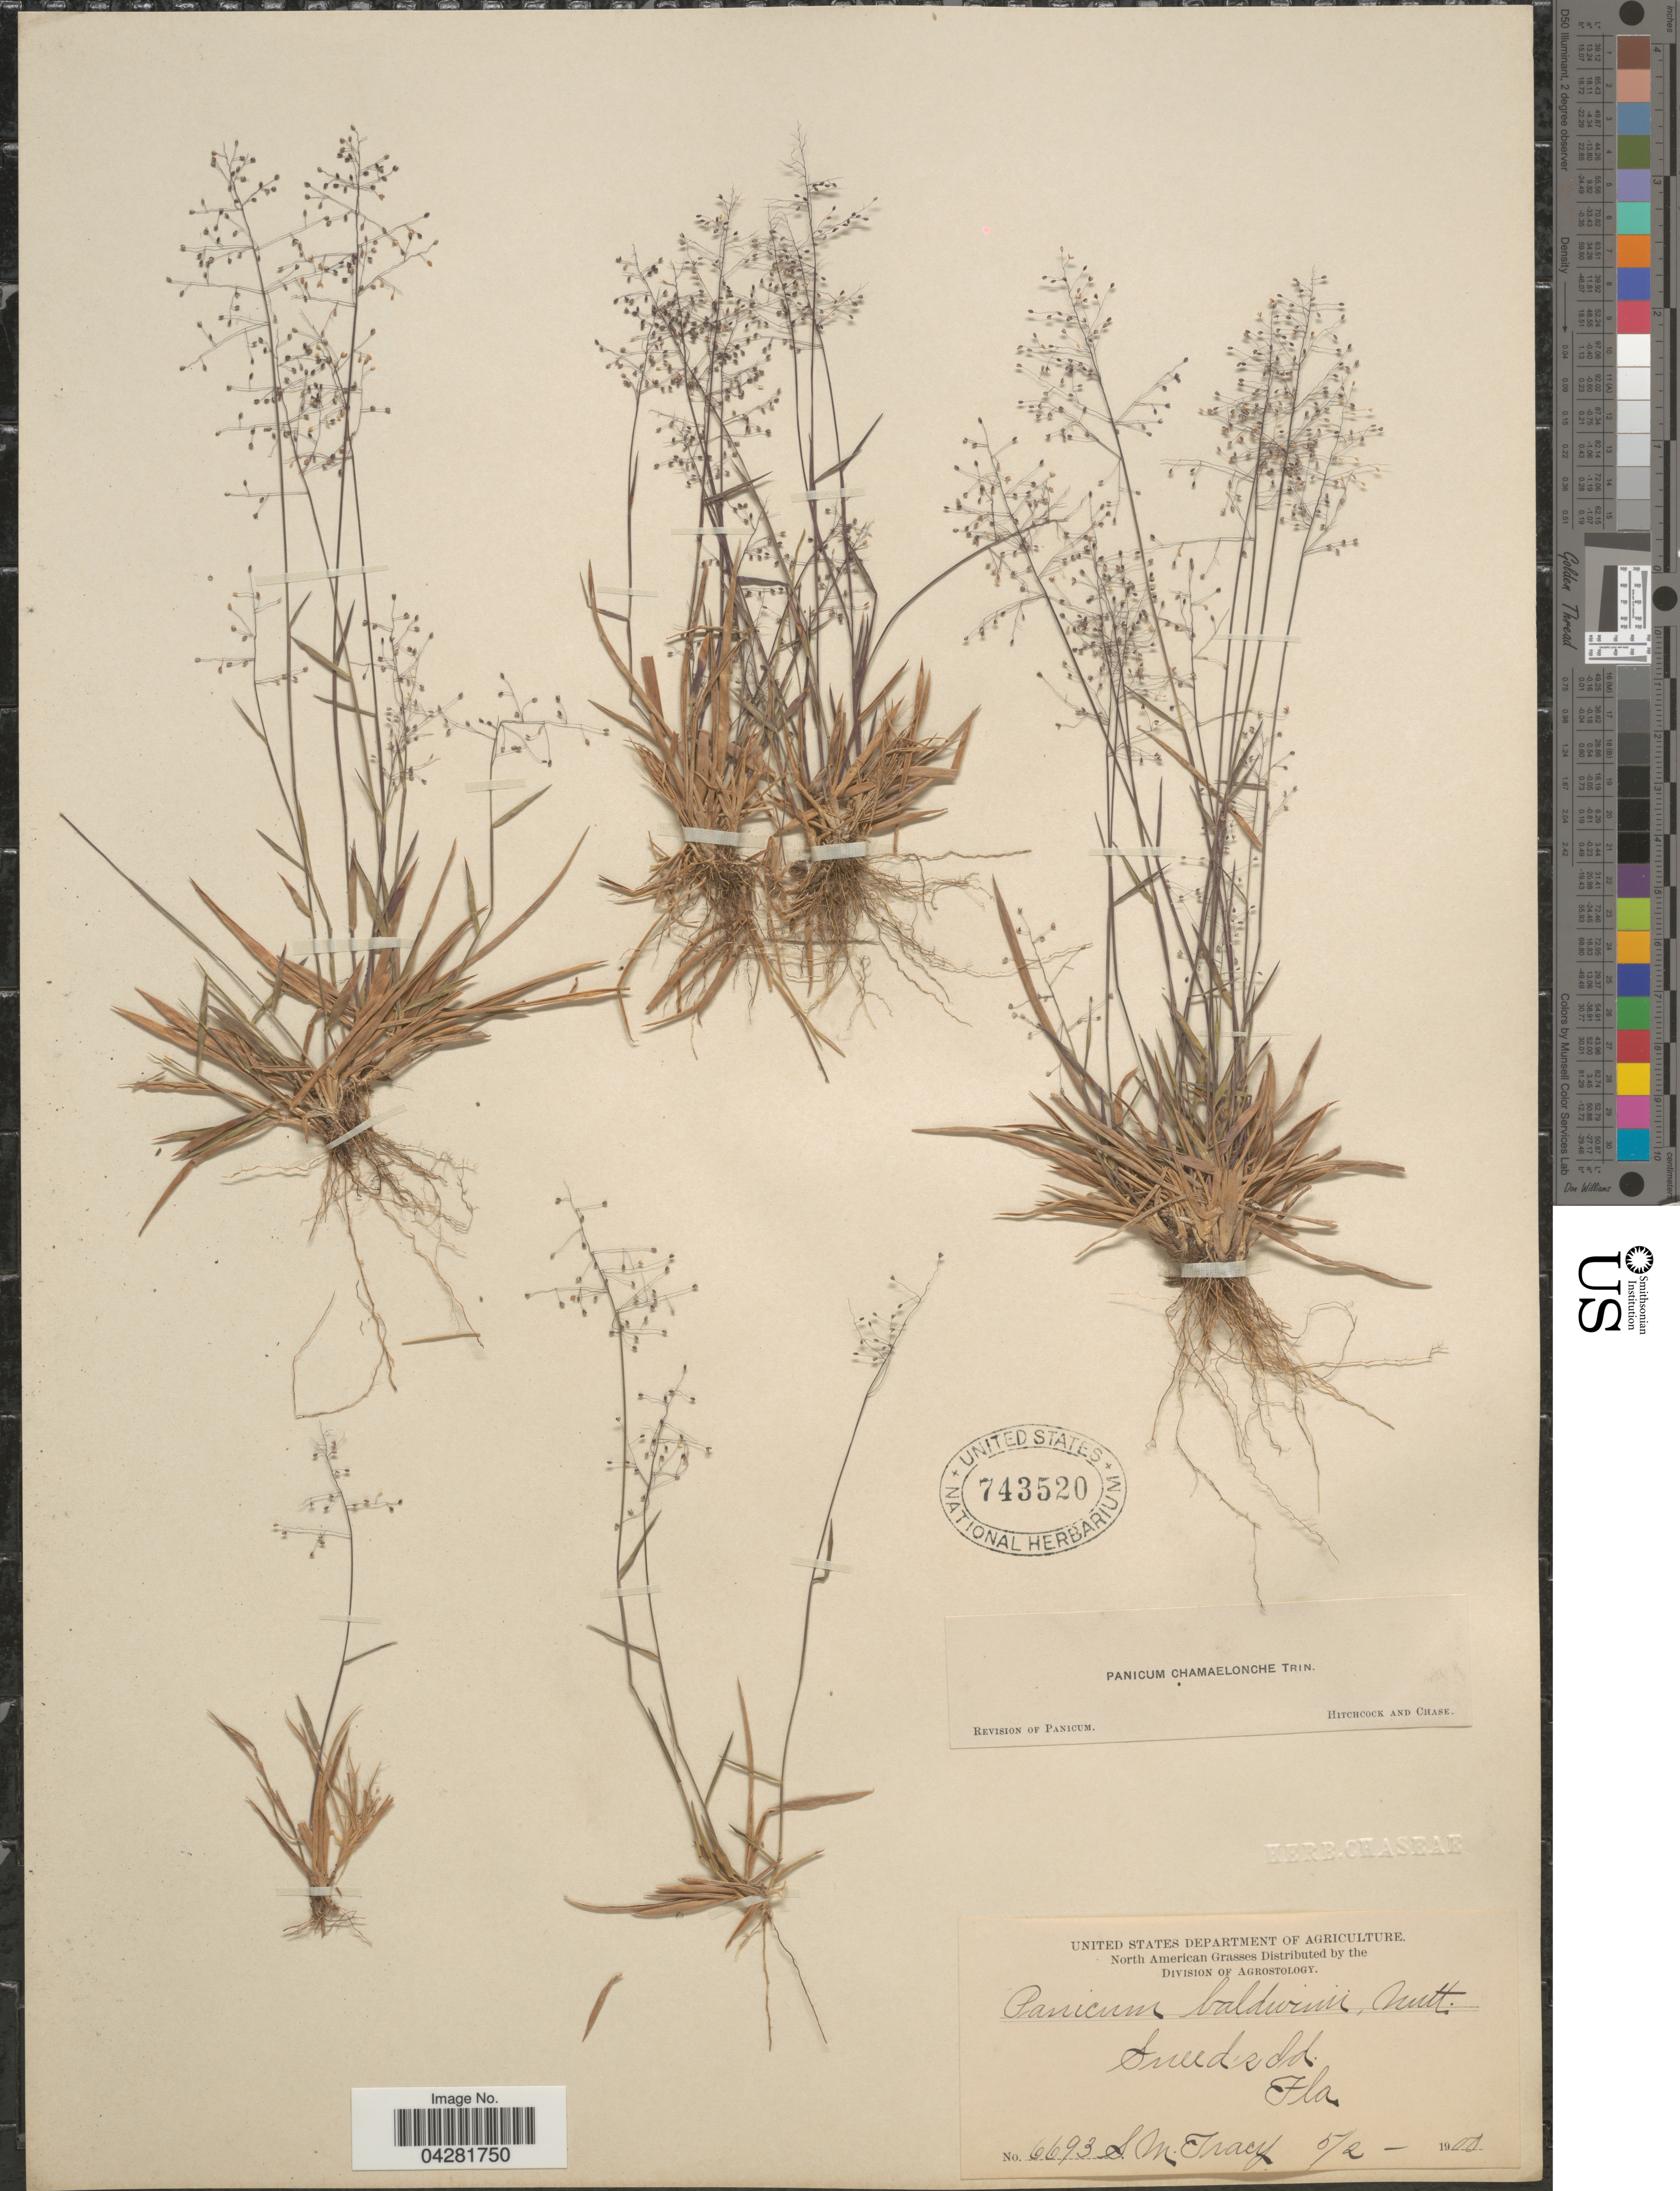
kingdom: Plantae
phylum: Tracheophyta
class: Liliopsida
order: Poales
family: Poaceae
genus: Dichanthelium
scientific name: Dichanthelium ensifolium var. ensifolium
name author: (Baldwin ex Elliot) Gould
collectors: S. M. Tracy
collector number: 6693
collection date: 1900-05-02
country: United States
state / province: Florida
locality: Sneed's Id.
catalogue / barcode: US 743520